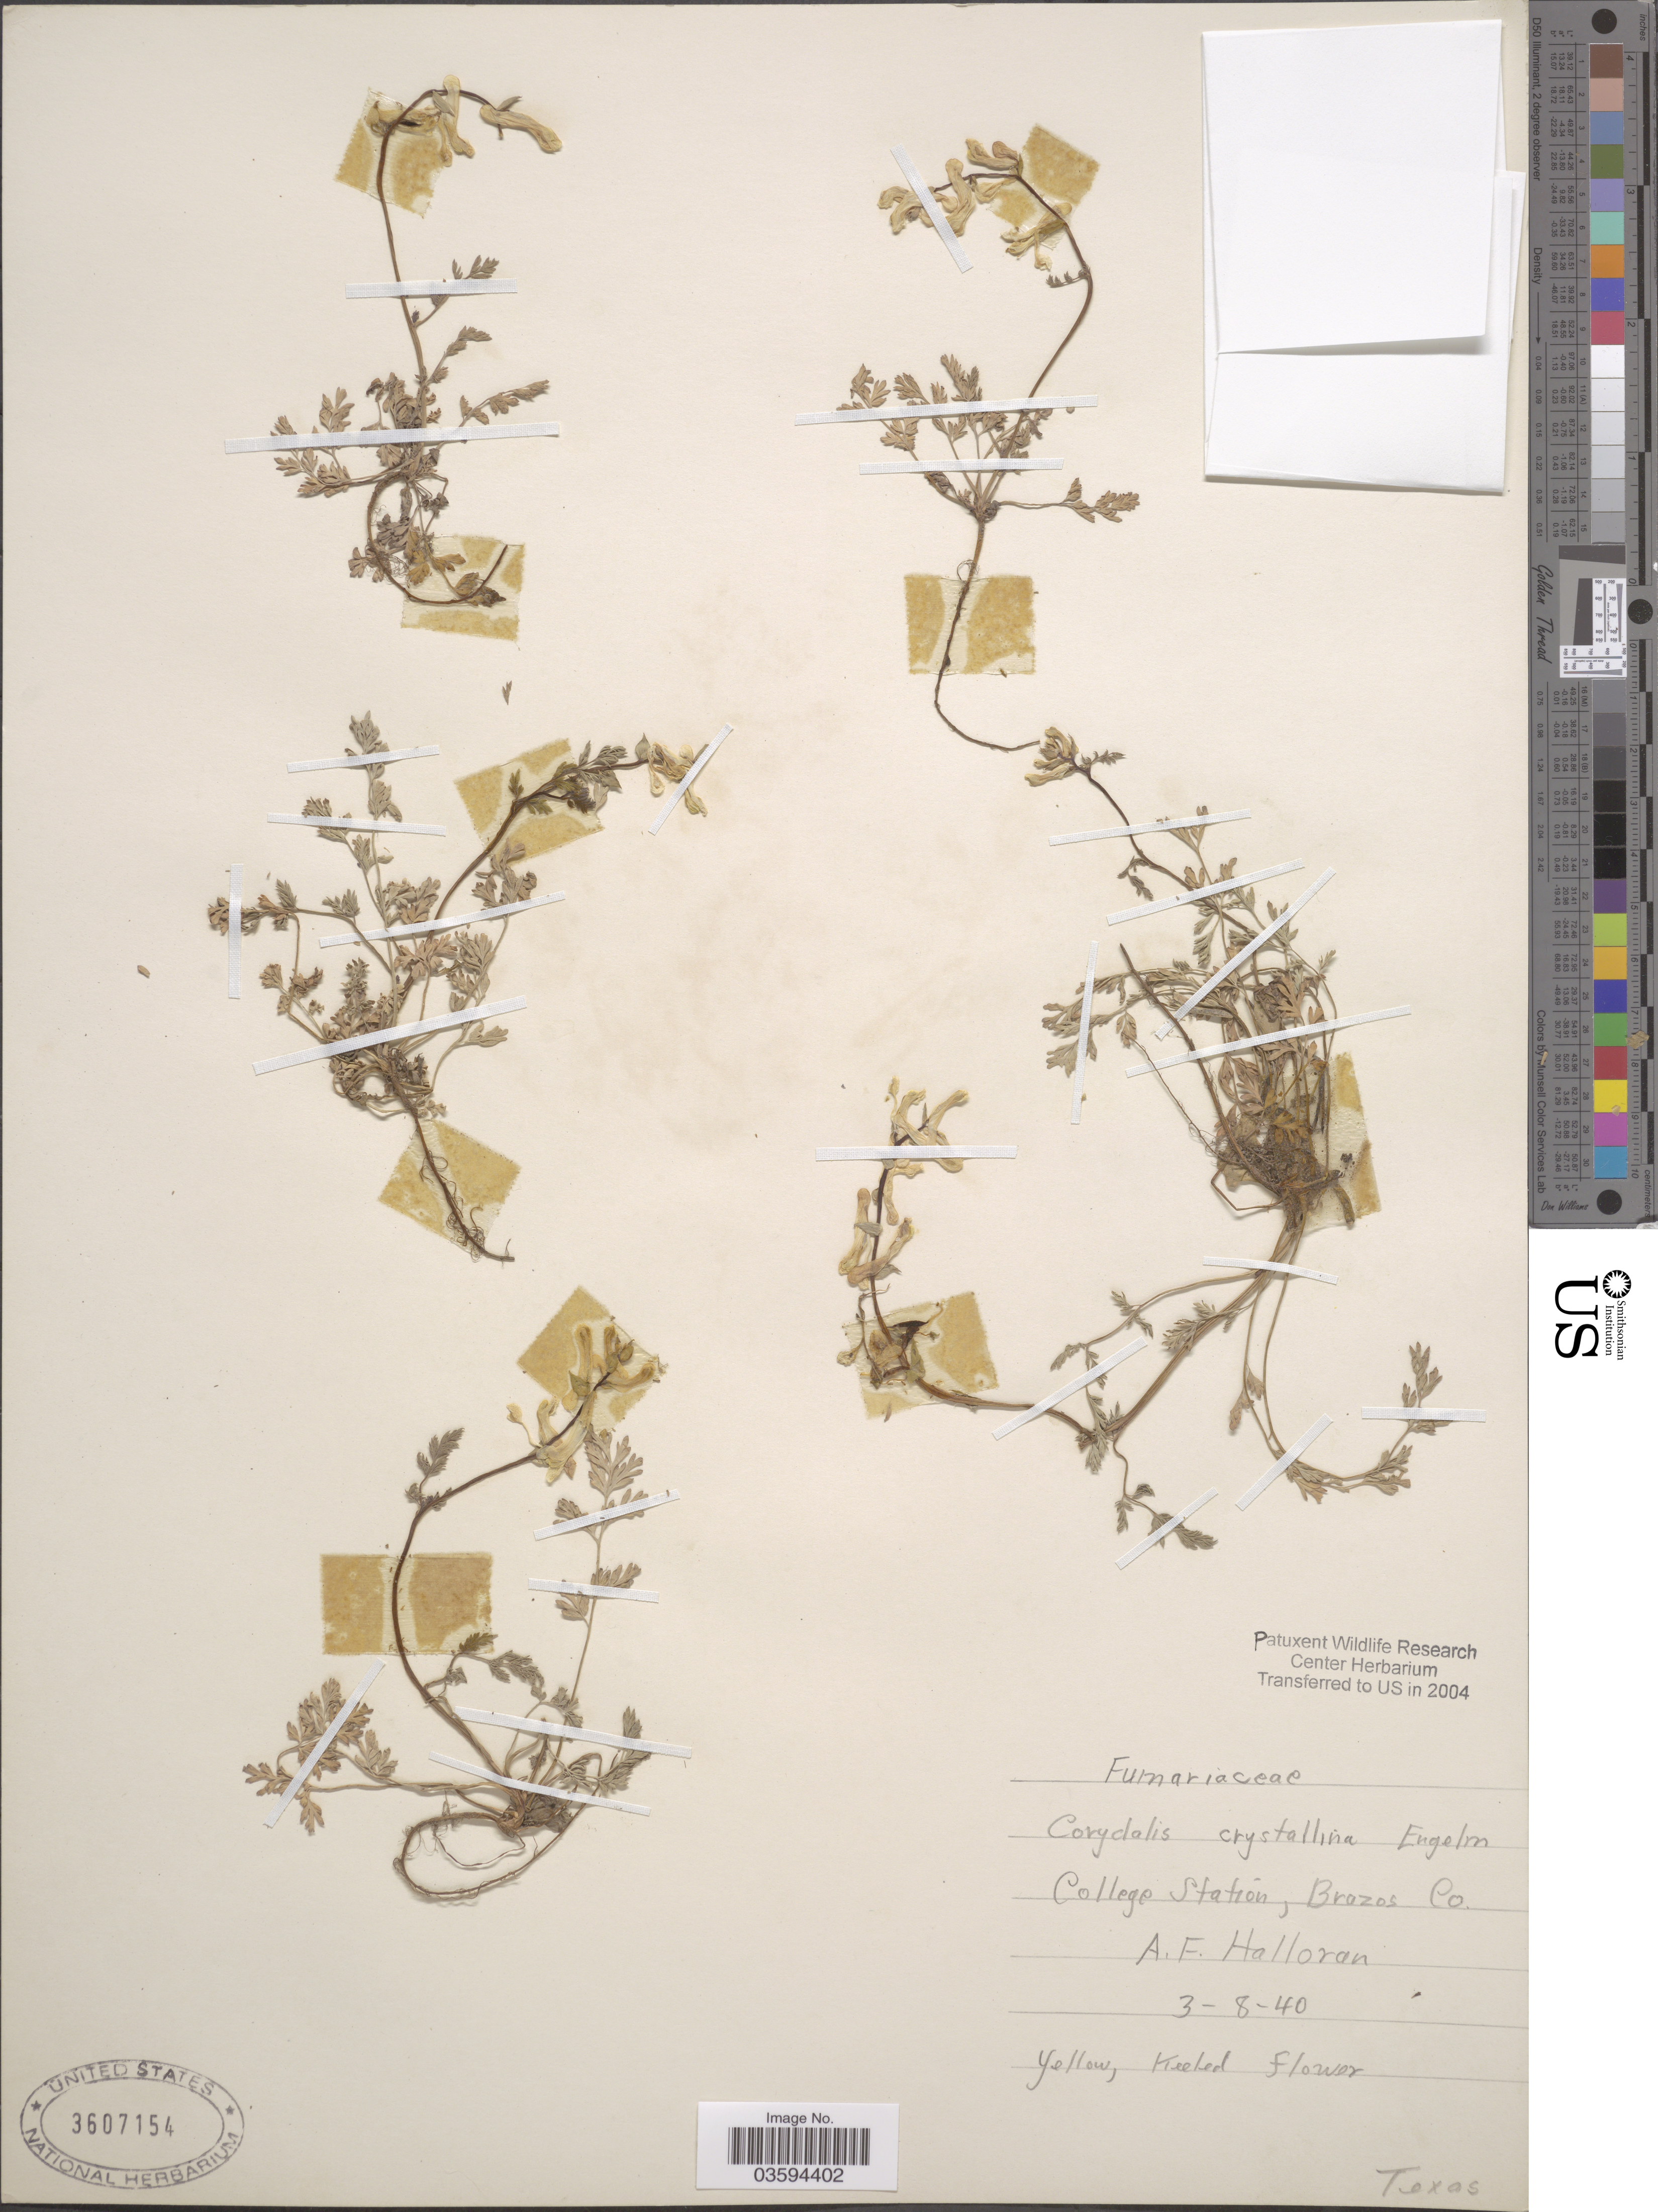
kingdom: Plantae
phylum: Tracheophyta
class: Magnoliopsida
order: Ranunculales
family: Papaveraceae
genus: Corydalis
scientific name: Corydalis crystallina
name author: (Engelm. ex A. Gray) Torr. & A. Gray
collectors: A. Halloran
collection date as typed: Transcribed d/m/y: 8/3/40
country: United States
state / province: Texas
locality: College Station, Brazos Co.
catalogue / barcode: US 3607154